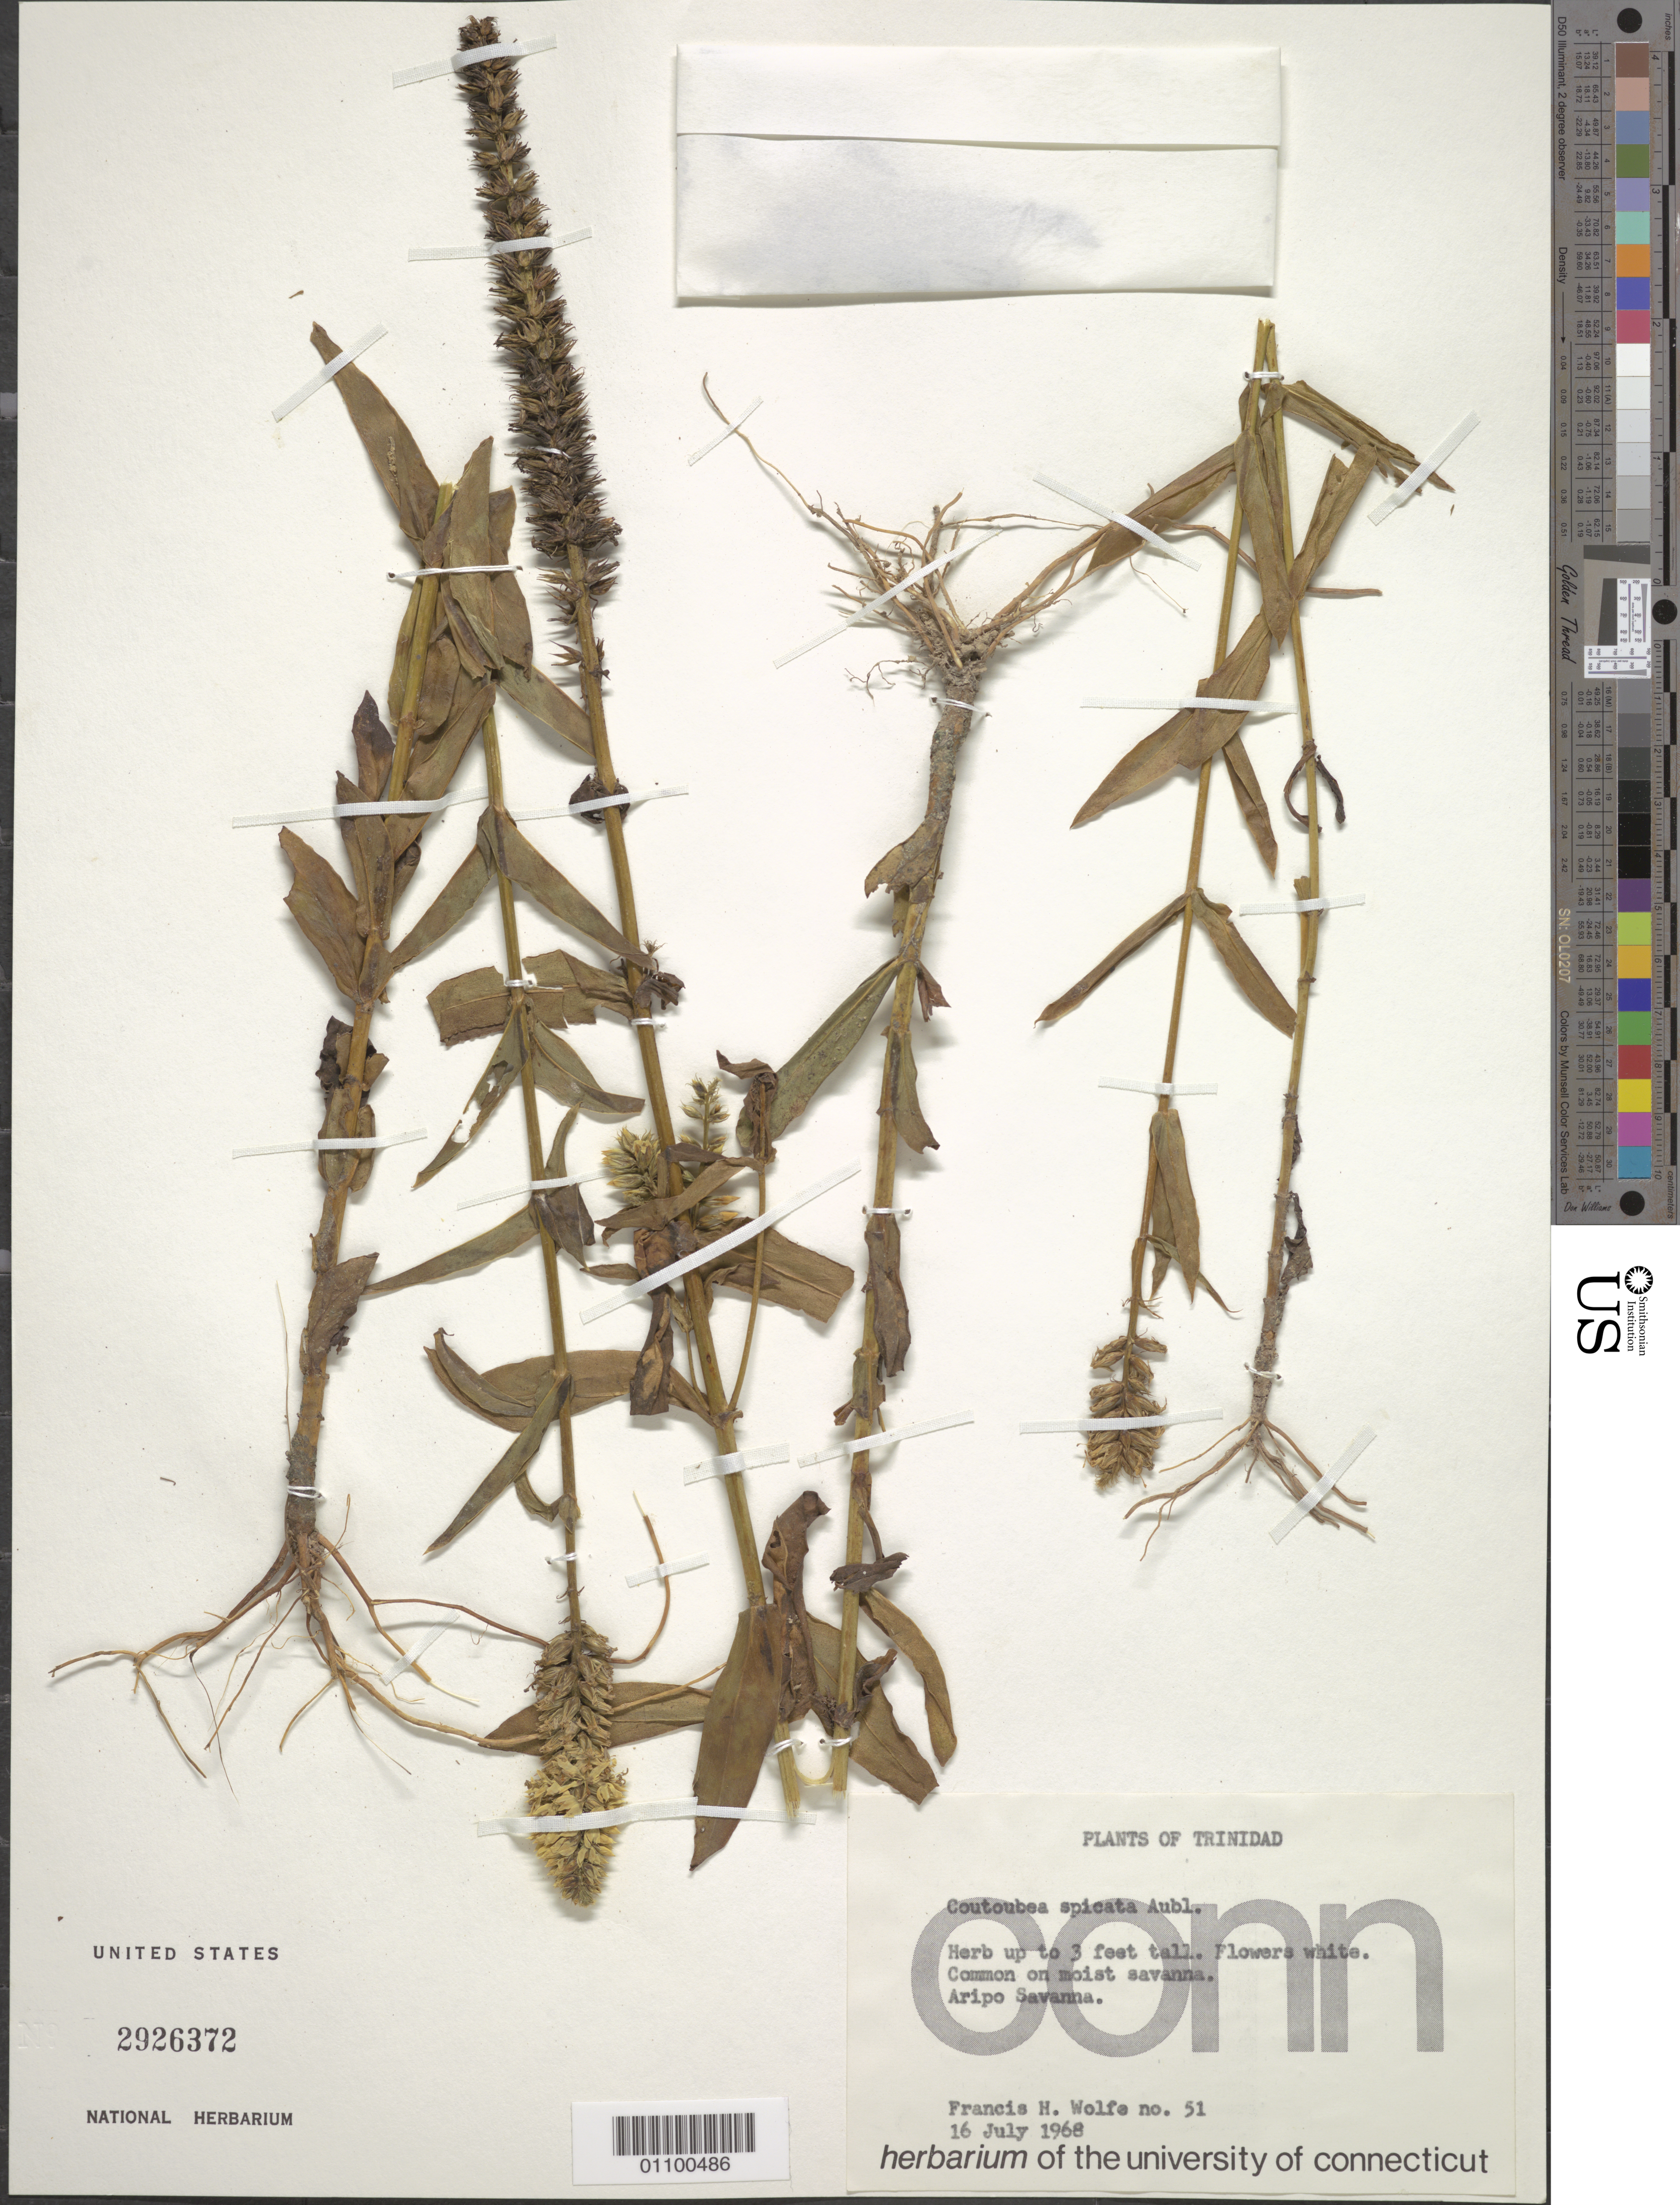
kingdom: Plantae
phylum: Tracheophyta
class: Magnoliopsida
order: Gentianales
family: Gentianaceae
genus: Coutoubea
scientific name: Coutoubea spicata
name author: Aubl.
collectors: F. Wolfe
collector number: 51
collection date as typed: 16 Jul 1968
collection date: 1968-07-16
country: Trinidad and Tobago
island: Trinidad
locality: Aripo Savanna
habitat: common in moist savanna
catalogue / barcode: US 2926372